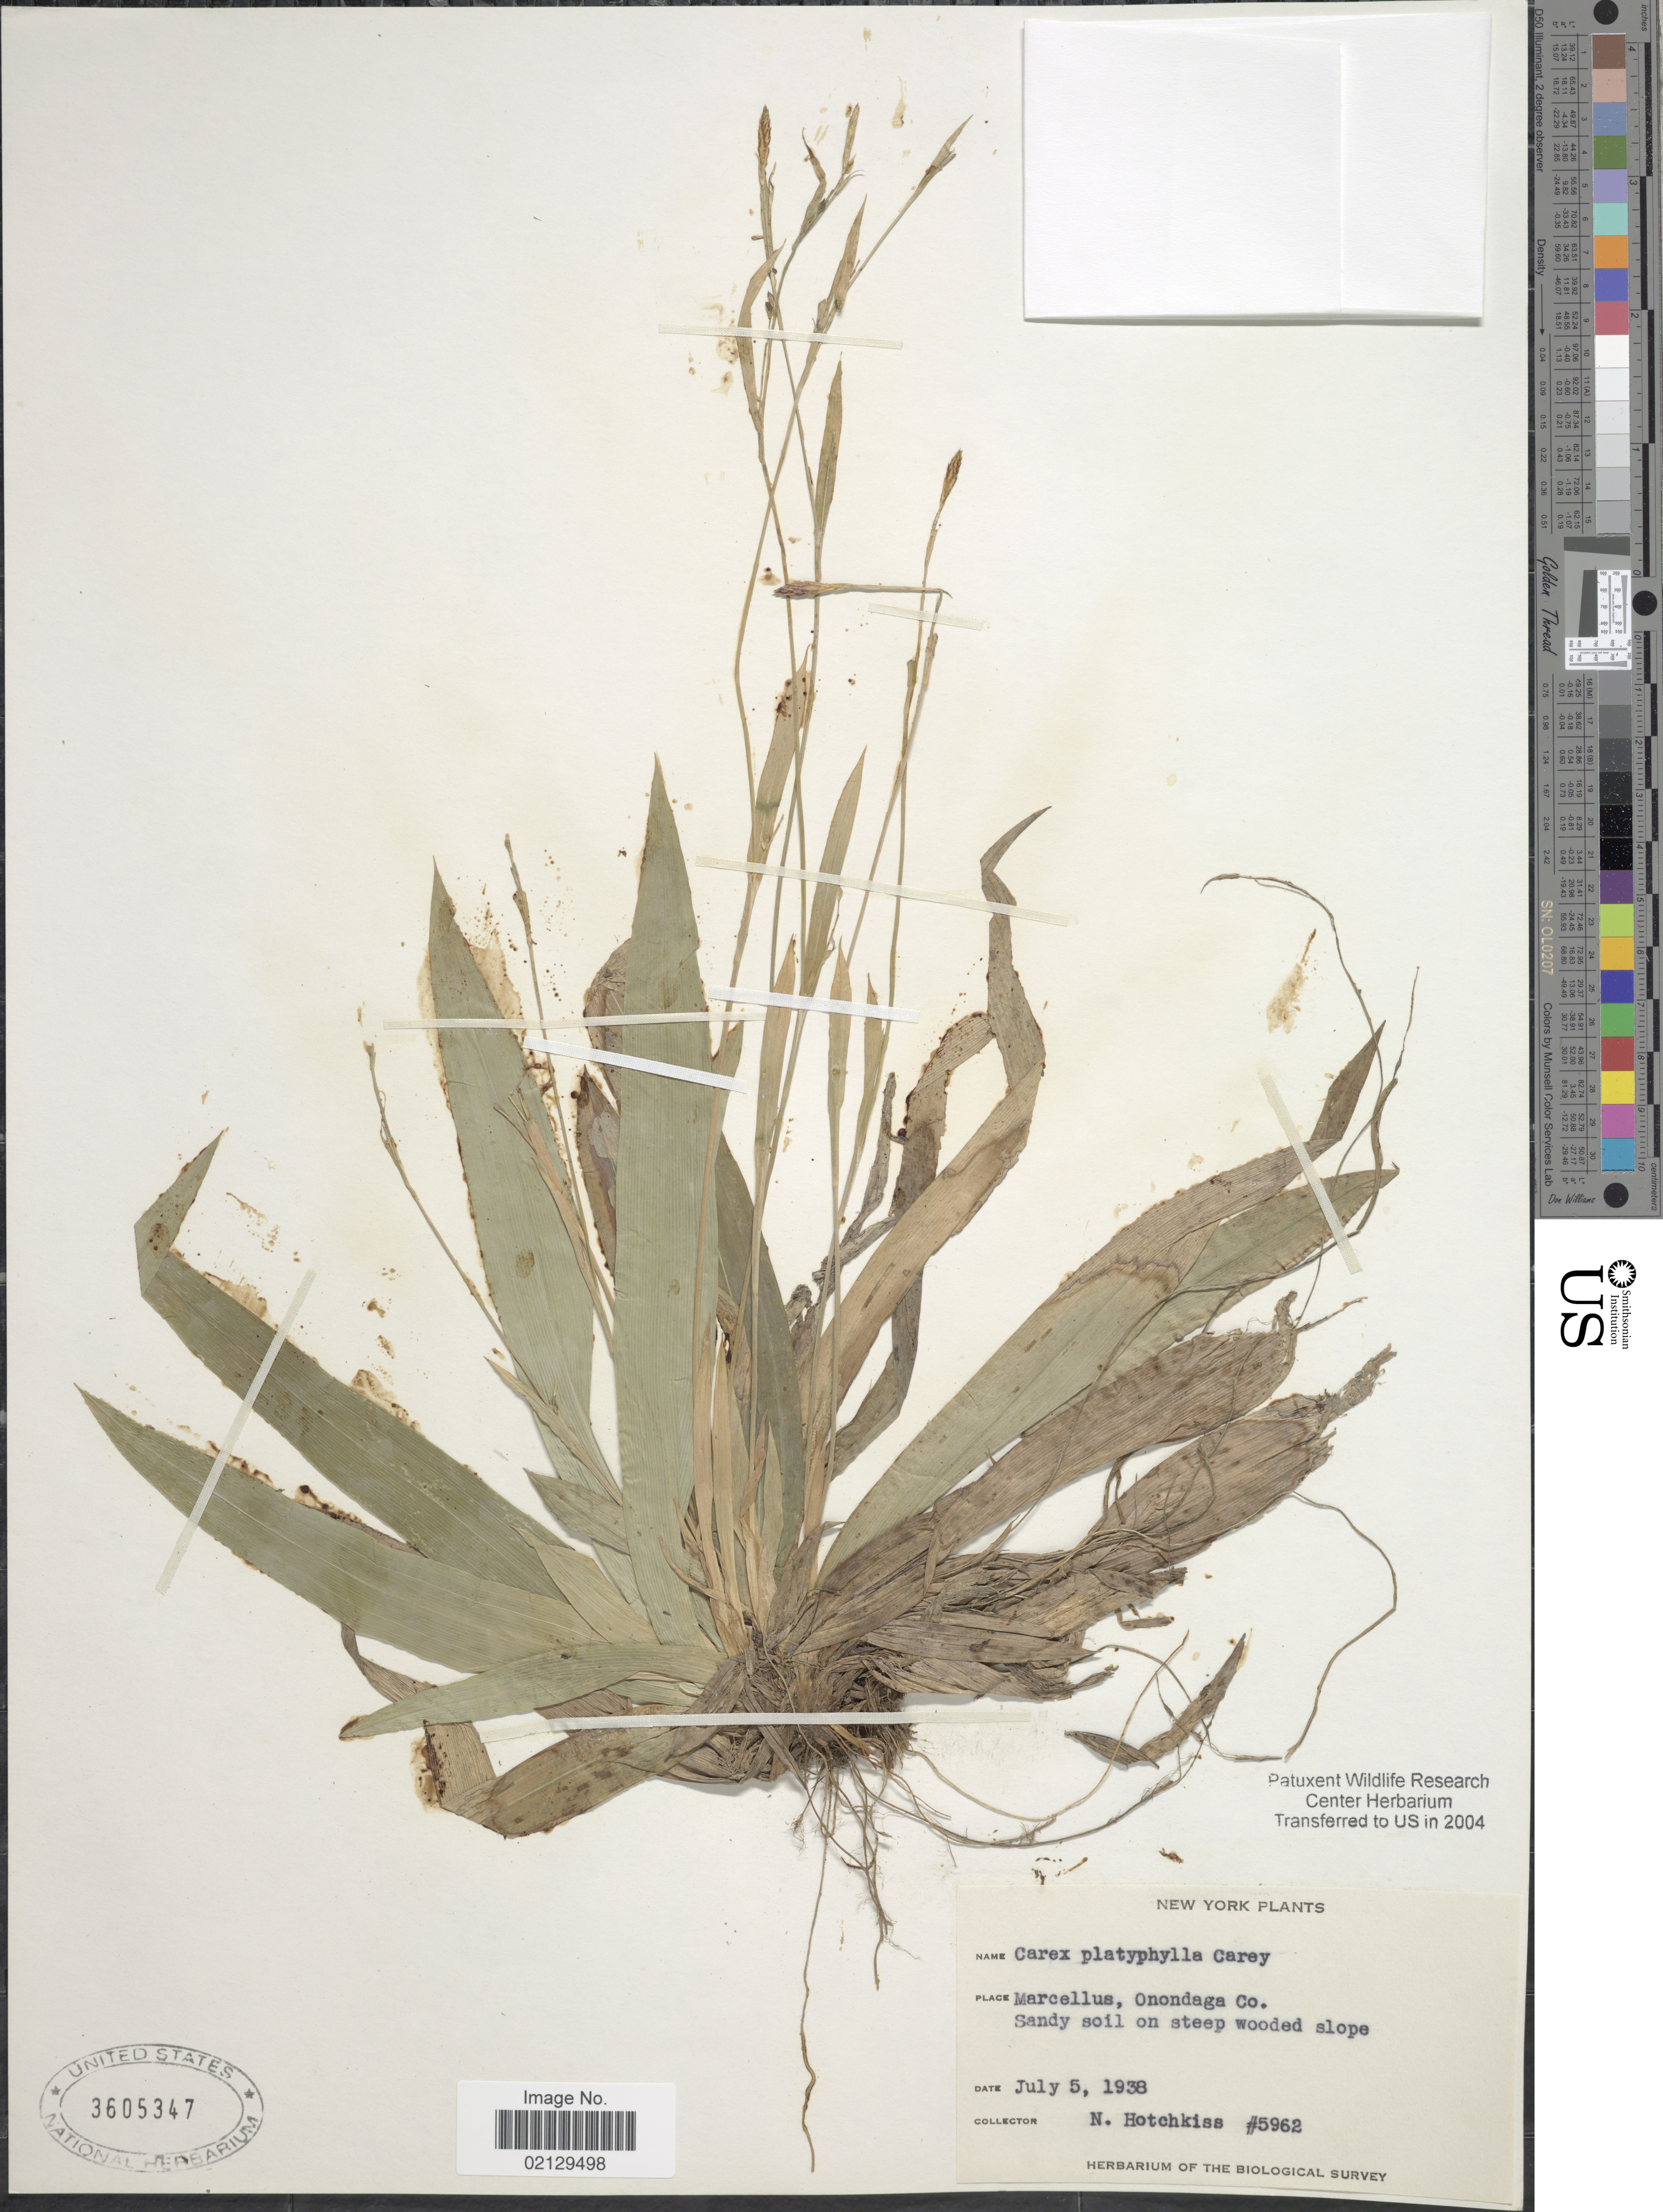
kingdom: Plantae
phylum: Tracheophyta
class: Liliopsida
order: Poales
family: Cyperaceae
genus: Carex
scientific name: Carex platyphylla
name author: J. Carey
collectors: N. Hotchkiss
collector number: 5962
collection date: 1938-07-05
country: United States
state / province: New York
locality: Marcellus, Onondaga Co.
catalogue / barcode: US 3605347